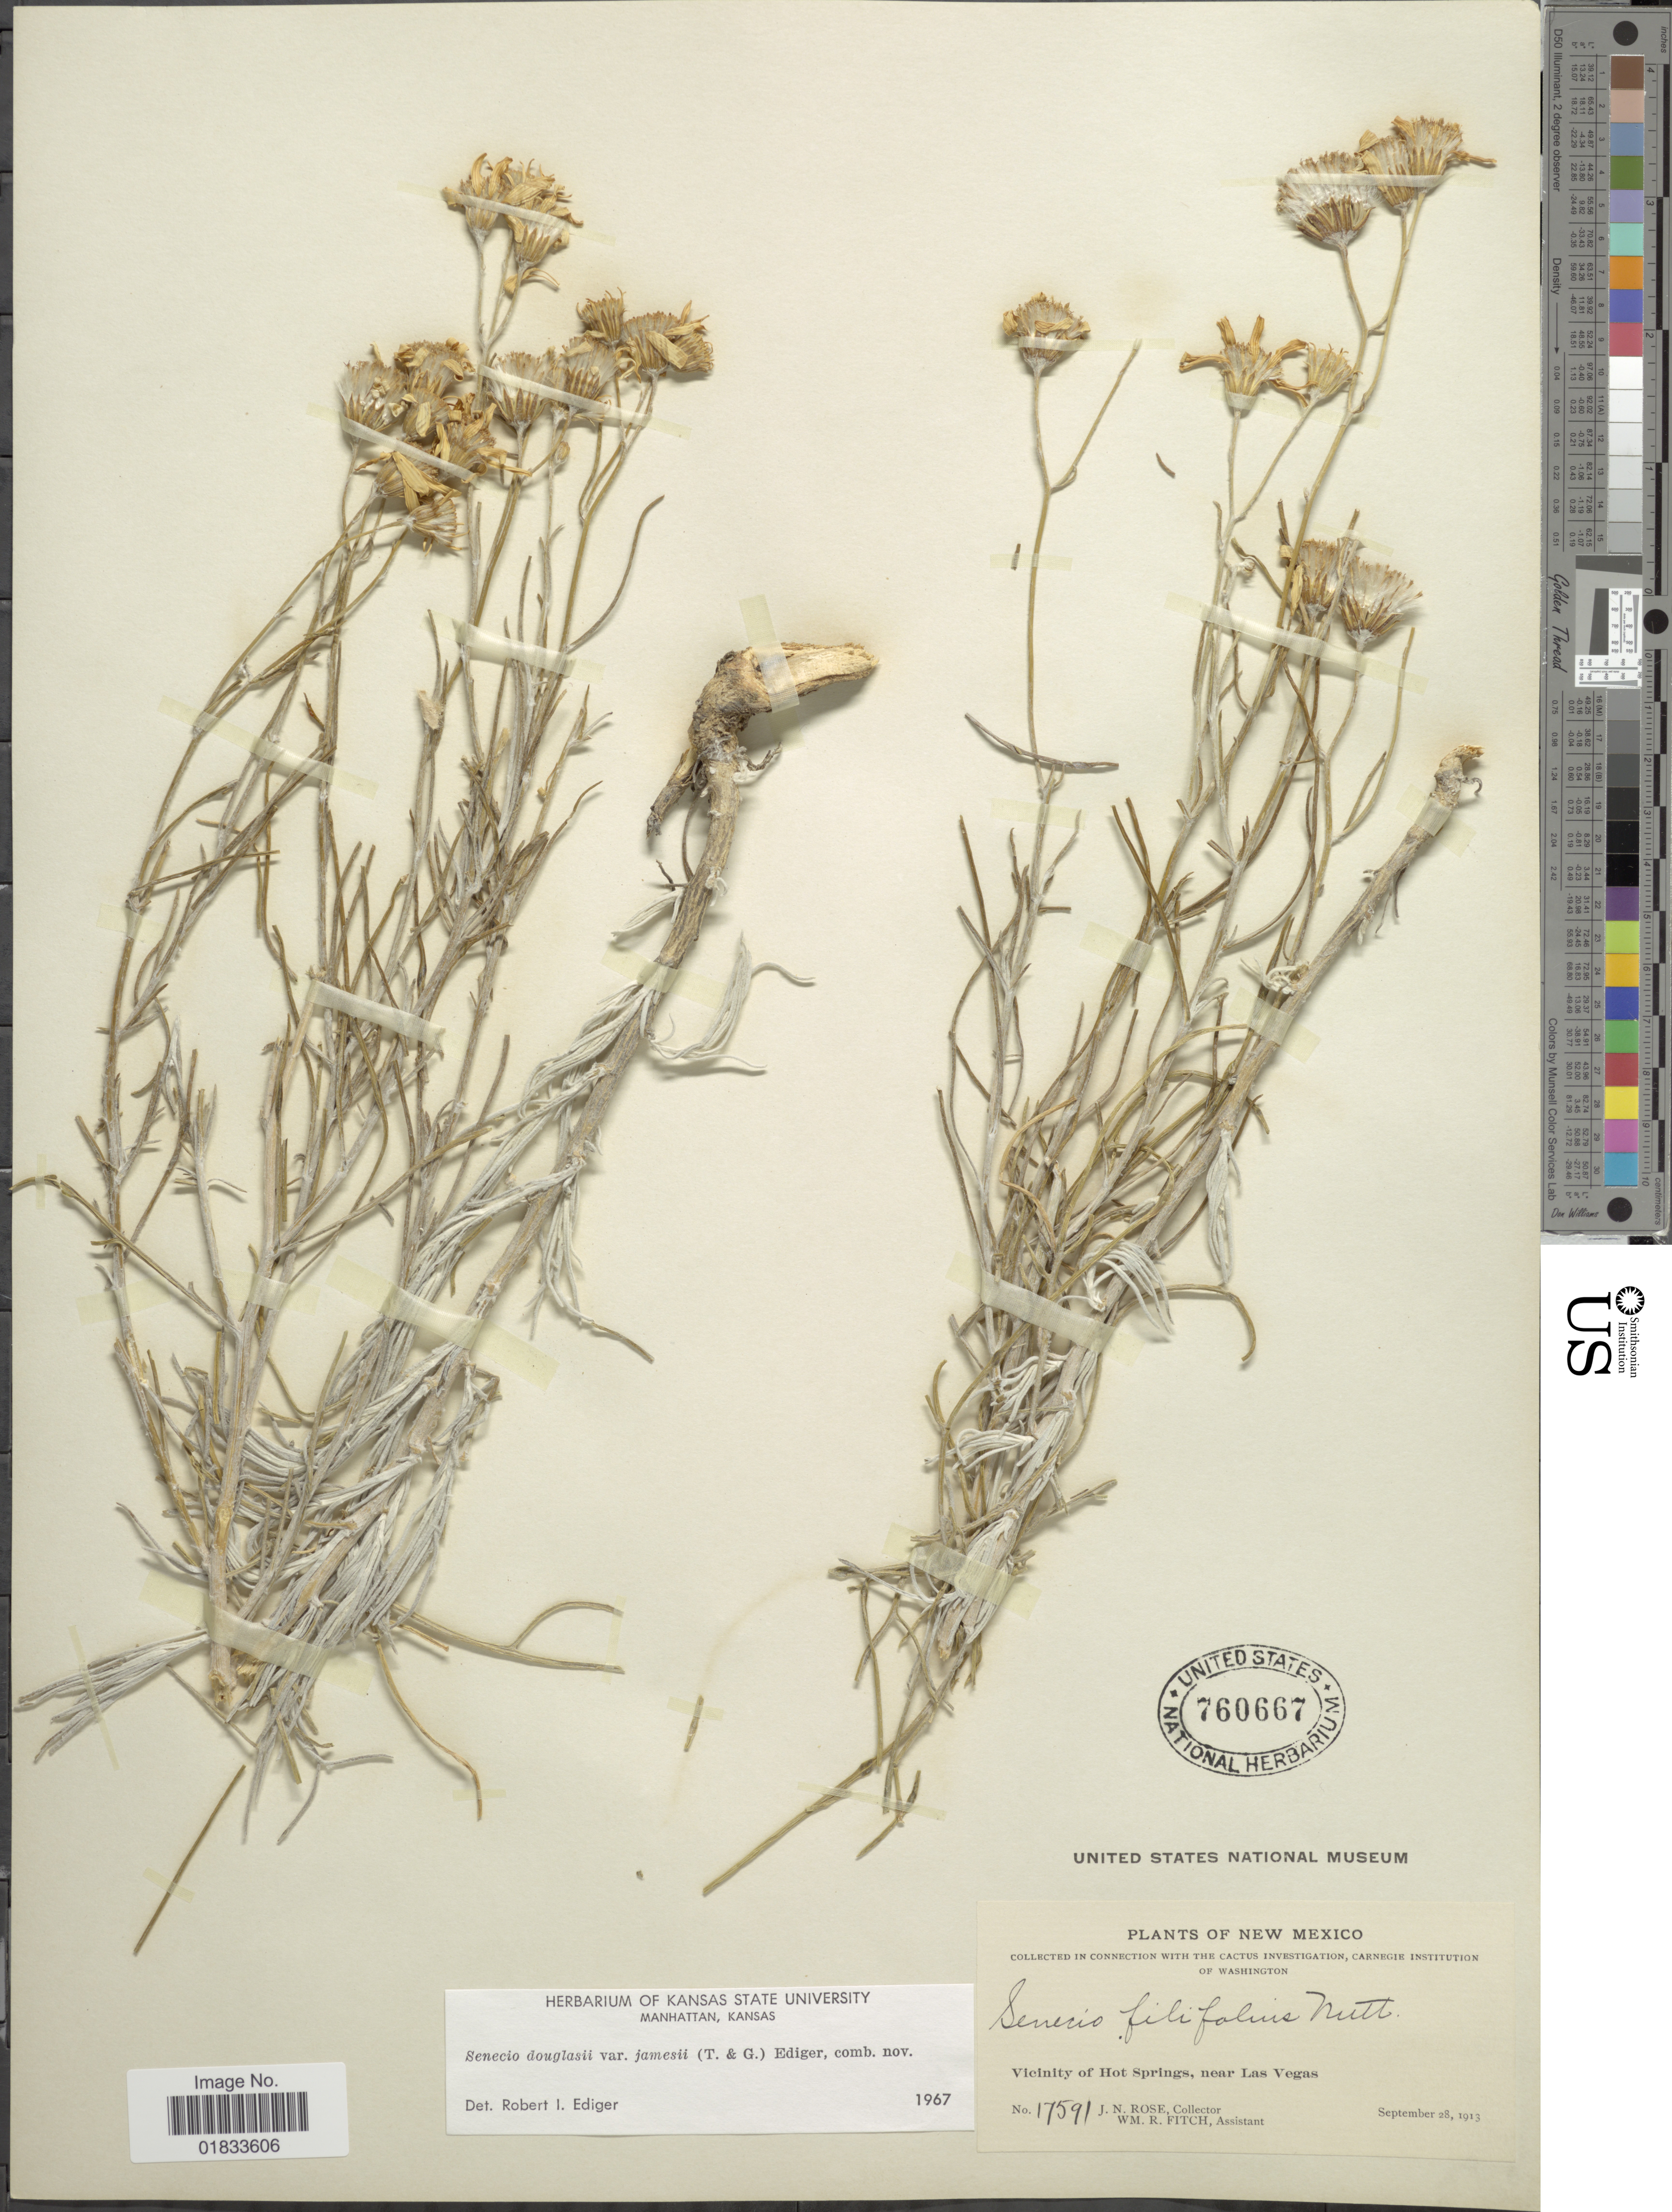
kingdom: Plantae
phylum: Tracheophyta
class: Magnoliopsida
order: Asterales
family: Asteraceae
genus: Senecio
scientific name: Senecio flaccidus var. flaccidus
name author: Less.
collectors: J. N. Rose & W. R. Fitch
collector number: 17591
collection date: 1913-09-28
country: United States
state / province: New Mexico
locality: Vicinity of Hot Springs, near Las Vegas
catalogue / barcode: US 760667